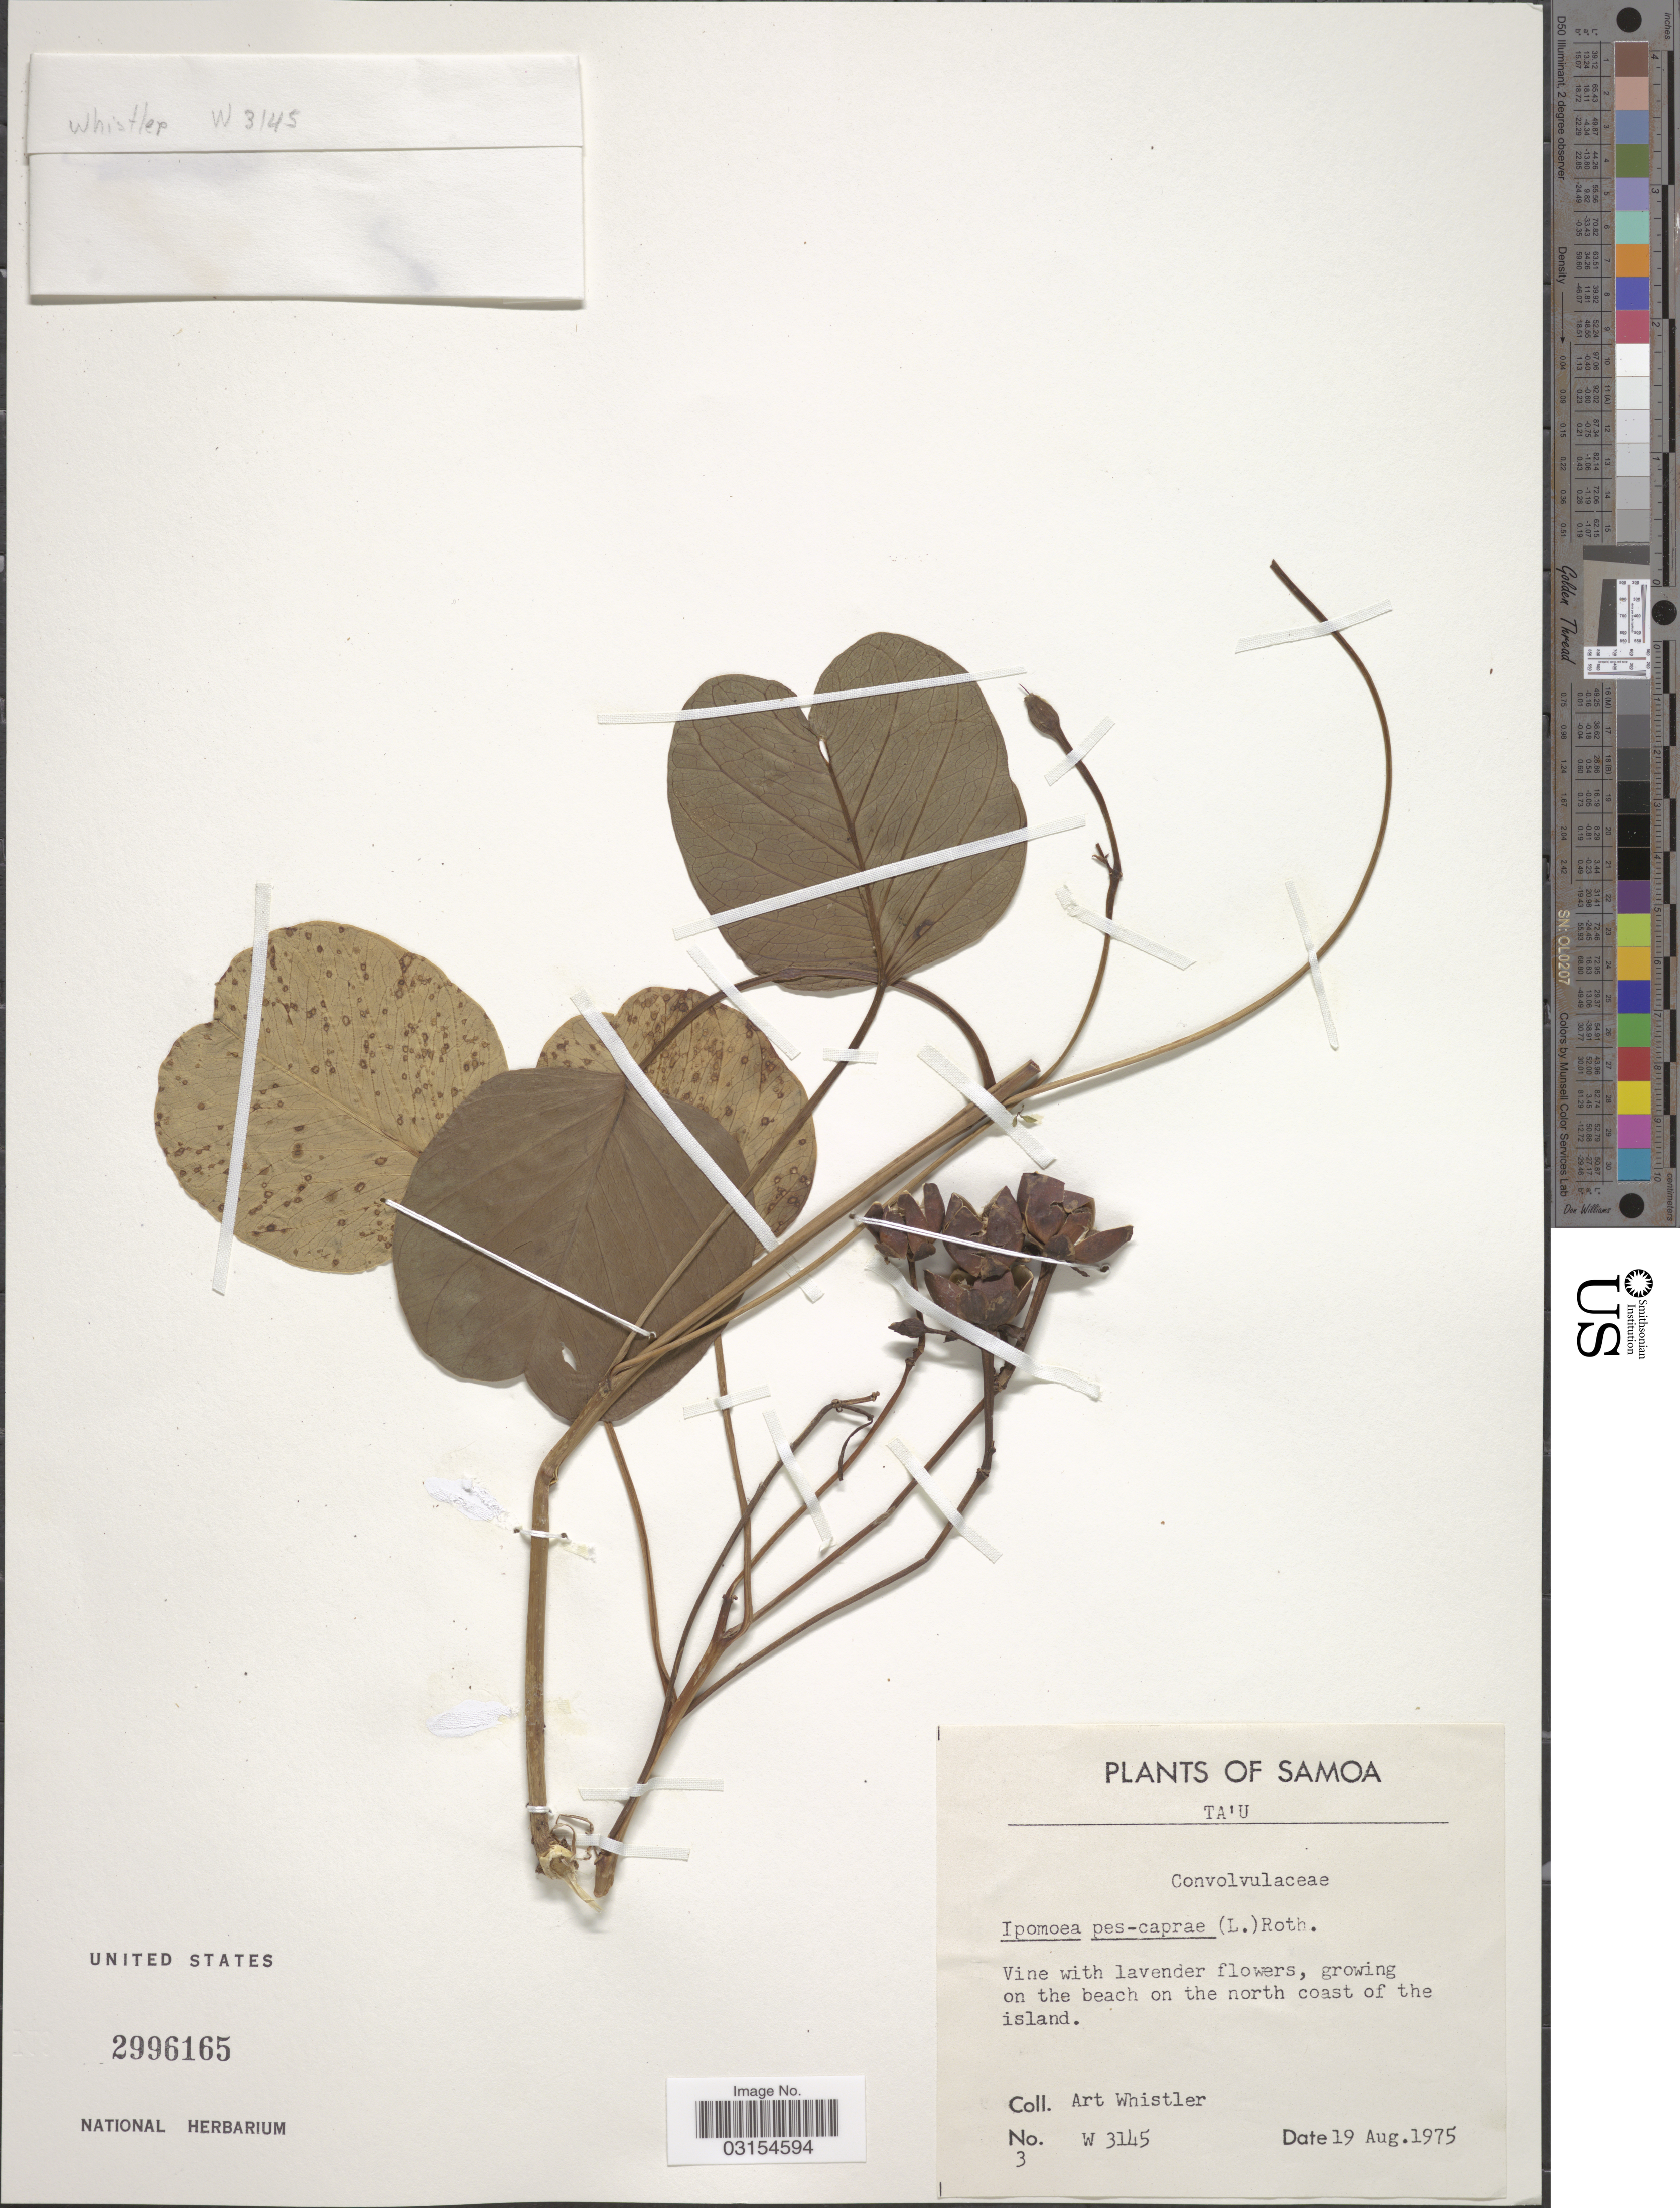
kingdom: Plantae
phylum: Tracheophyta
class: Magnoliopsida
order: Solanales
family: Convolvulaceae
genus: Ipomoea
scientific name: Ipomoea pes-caprae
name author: (L.) R. Br.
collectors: A. Whistler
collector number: W3145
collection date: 1975-08-19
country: American Samoa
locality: Samoa. Ta'u. Growing on the beach on the north coast of the island.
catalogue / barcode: US 2996165